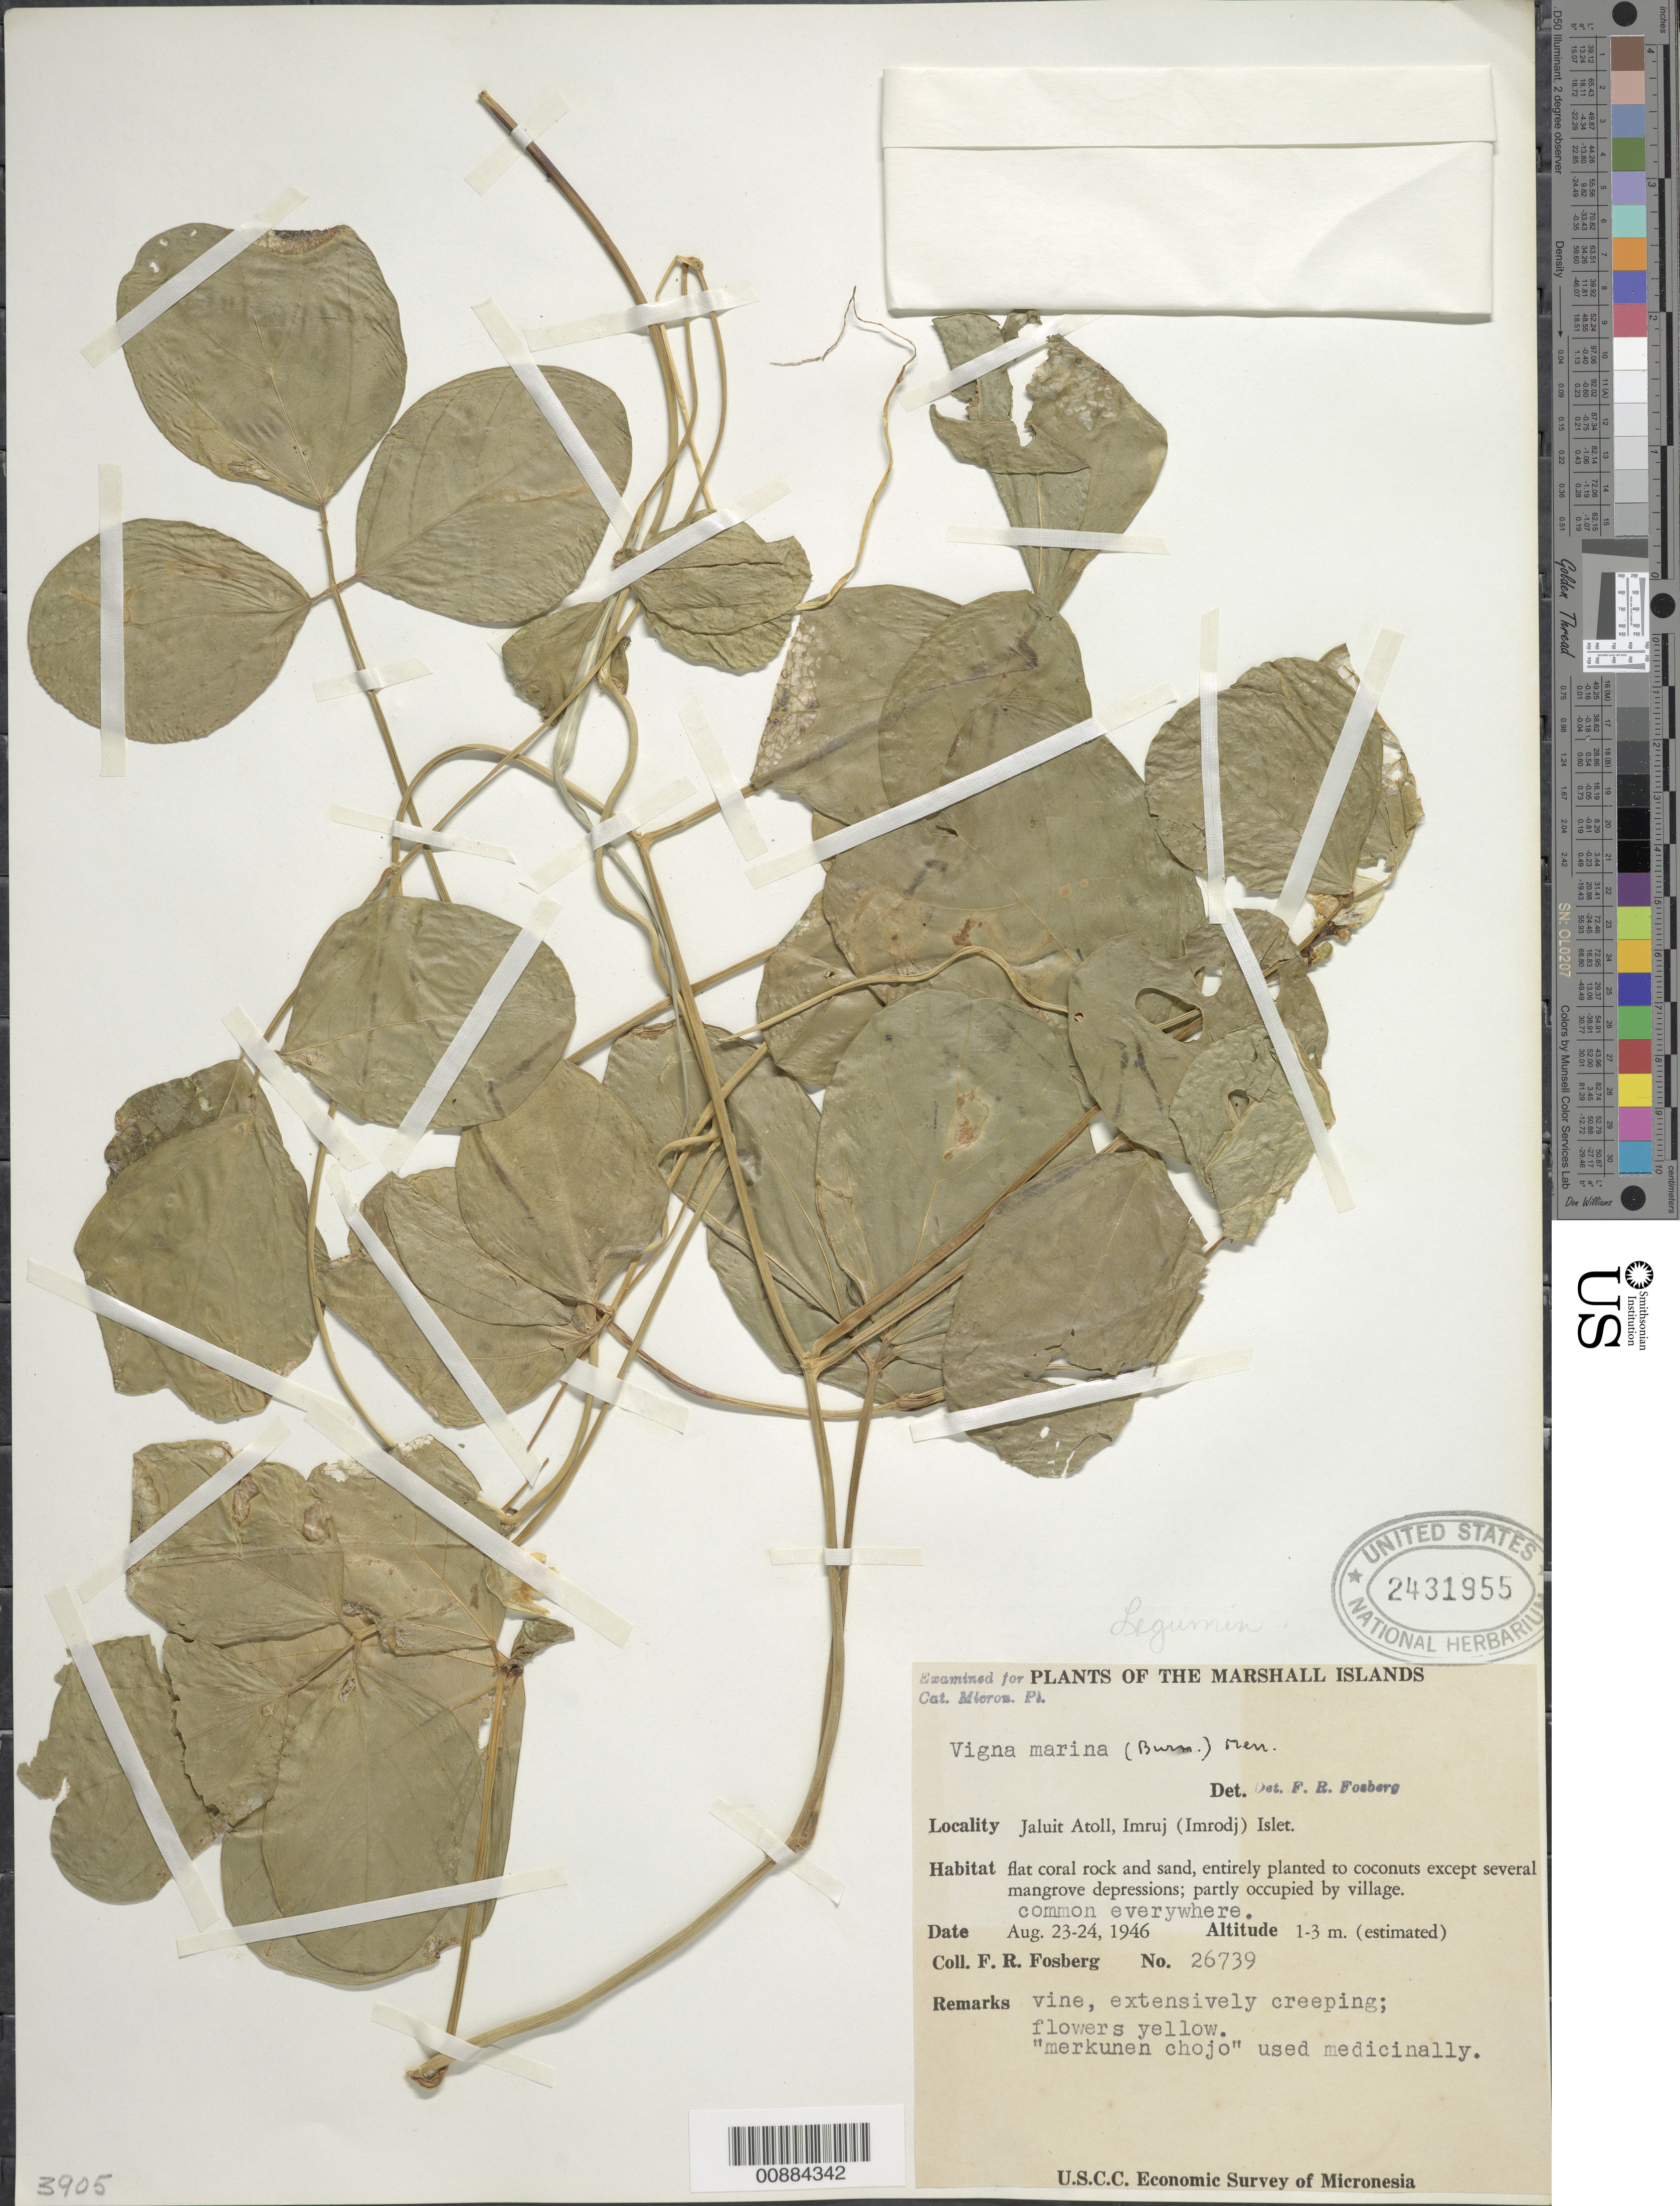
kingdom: Plantae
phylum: Tracheophyta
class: Magnoliopsida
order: Fabales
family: Fabaceae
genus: Vigna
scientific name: Vigna marina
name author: (Burm.) Merr.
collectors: F. R. Fosberg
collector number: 26739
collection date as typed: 23 Aug 1946 to 24 Aug 1946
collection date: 1946-08-23/1946-08-24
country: Marshall Islands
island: Jaluit Atoll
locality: Imruj (Imrodj) Islet.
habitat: Flat coral rock and sand, entirely planted to coconuts except several mangrove depressions; partly occupied by village.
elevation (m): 1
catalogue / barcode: US 2431955